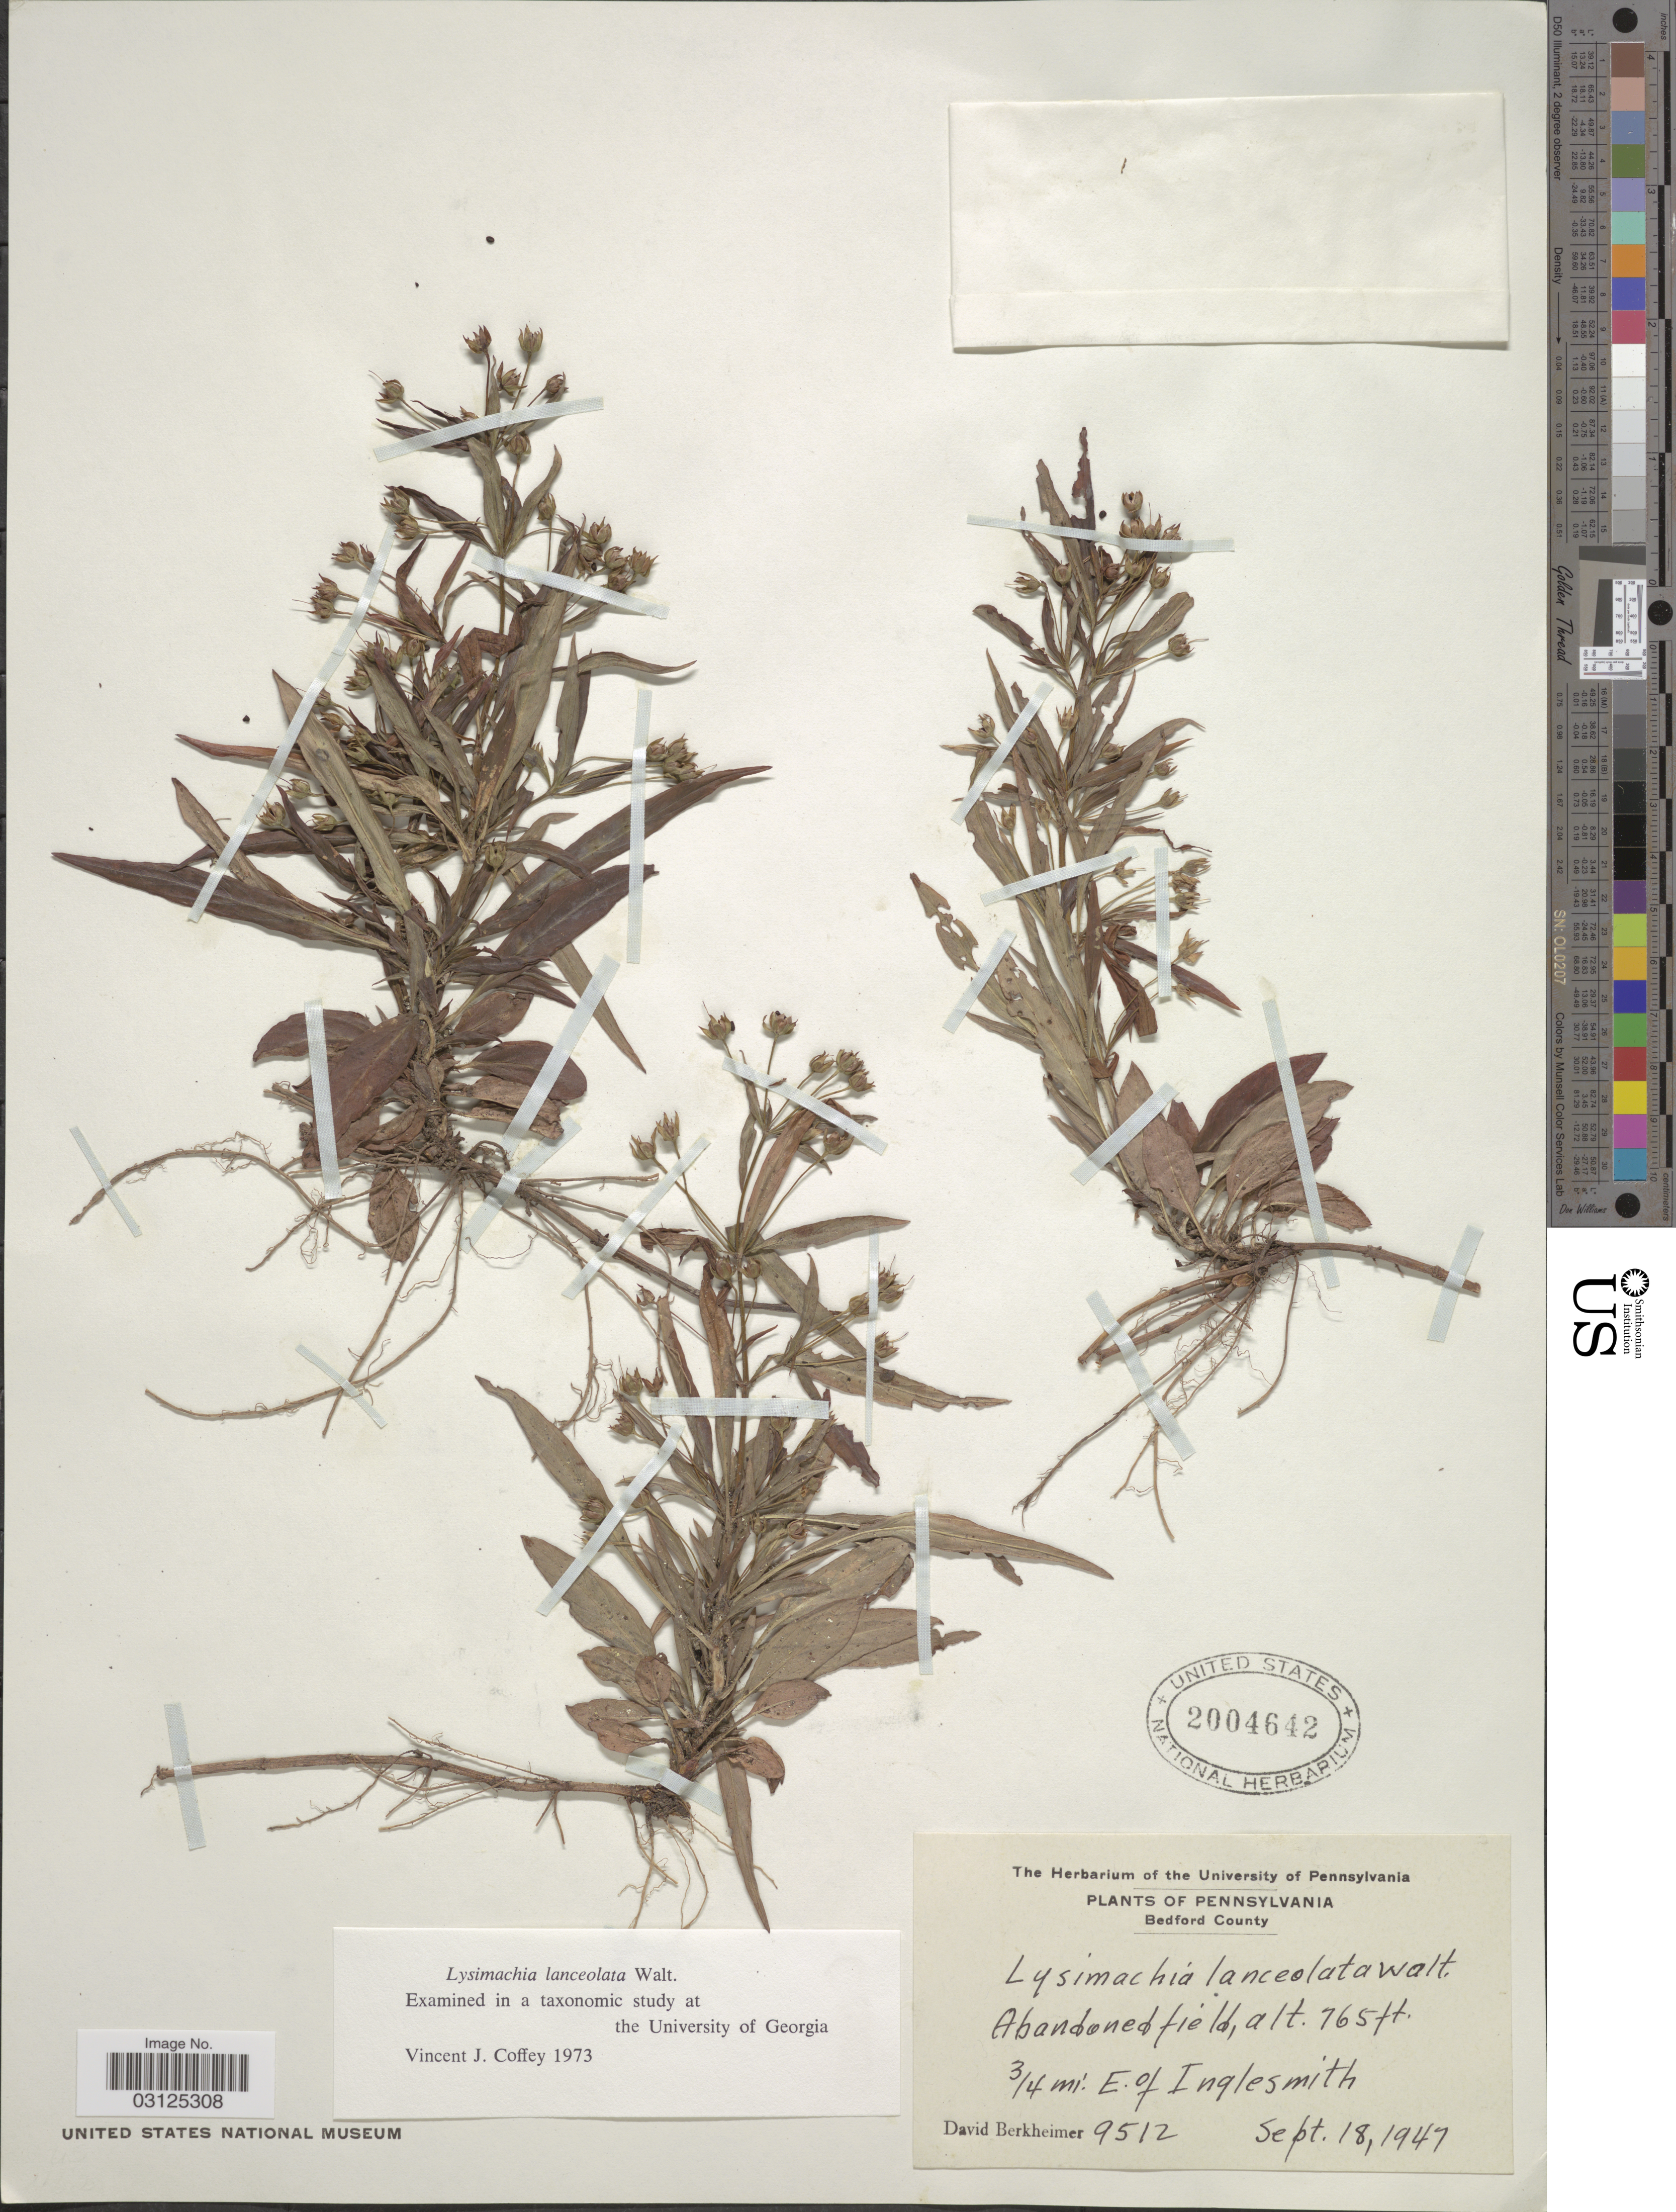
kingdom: Plantae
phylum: Tracheophyta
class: Magnoliopsida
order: Ericales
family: Primulaceae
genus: Steironema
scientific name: Steironema lanceolatum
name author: (Walter) A. Gray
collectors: D. Berkheimer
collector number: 9512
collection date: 1947-09-18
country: United States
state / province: Pennsylvania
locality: Bedford County. 3/4 mi. E. of Inglesmith.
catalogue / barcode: US 2004642